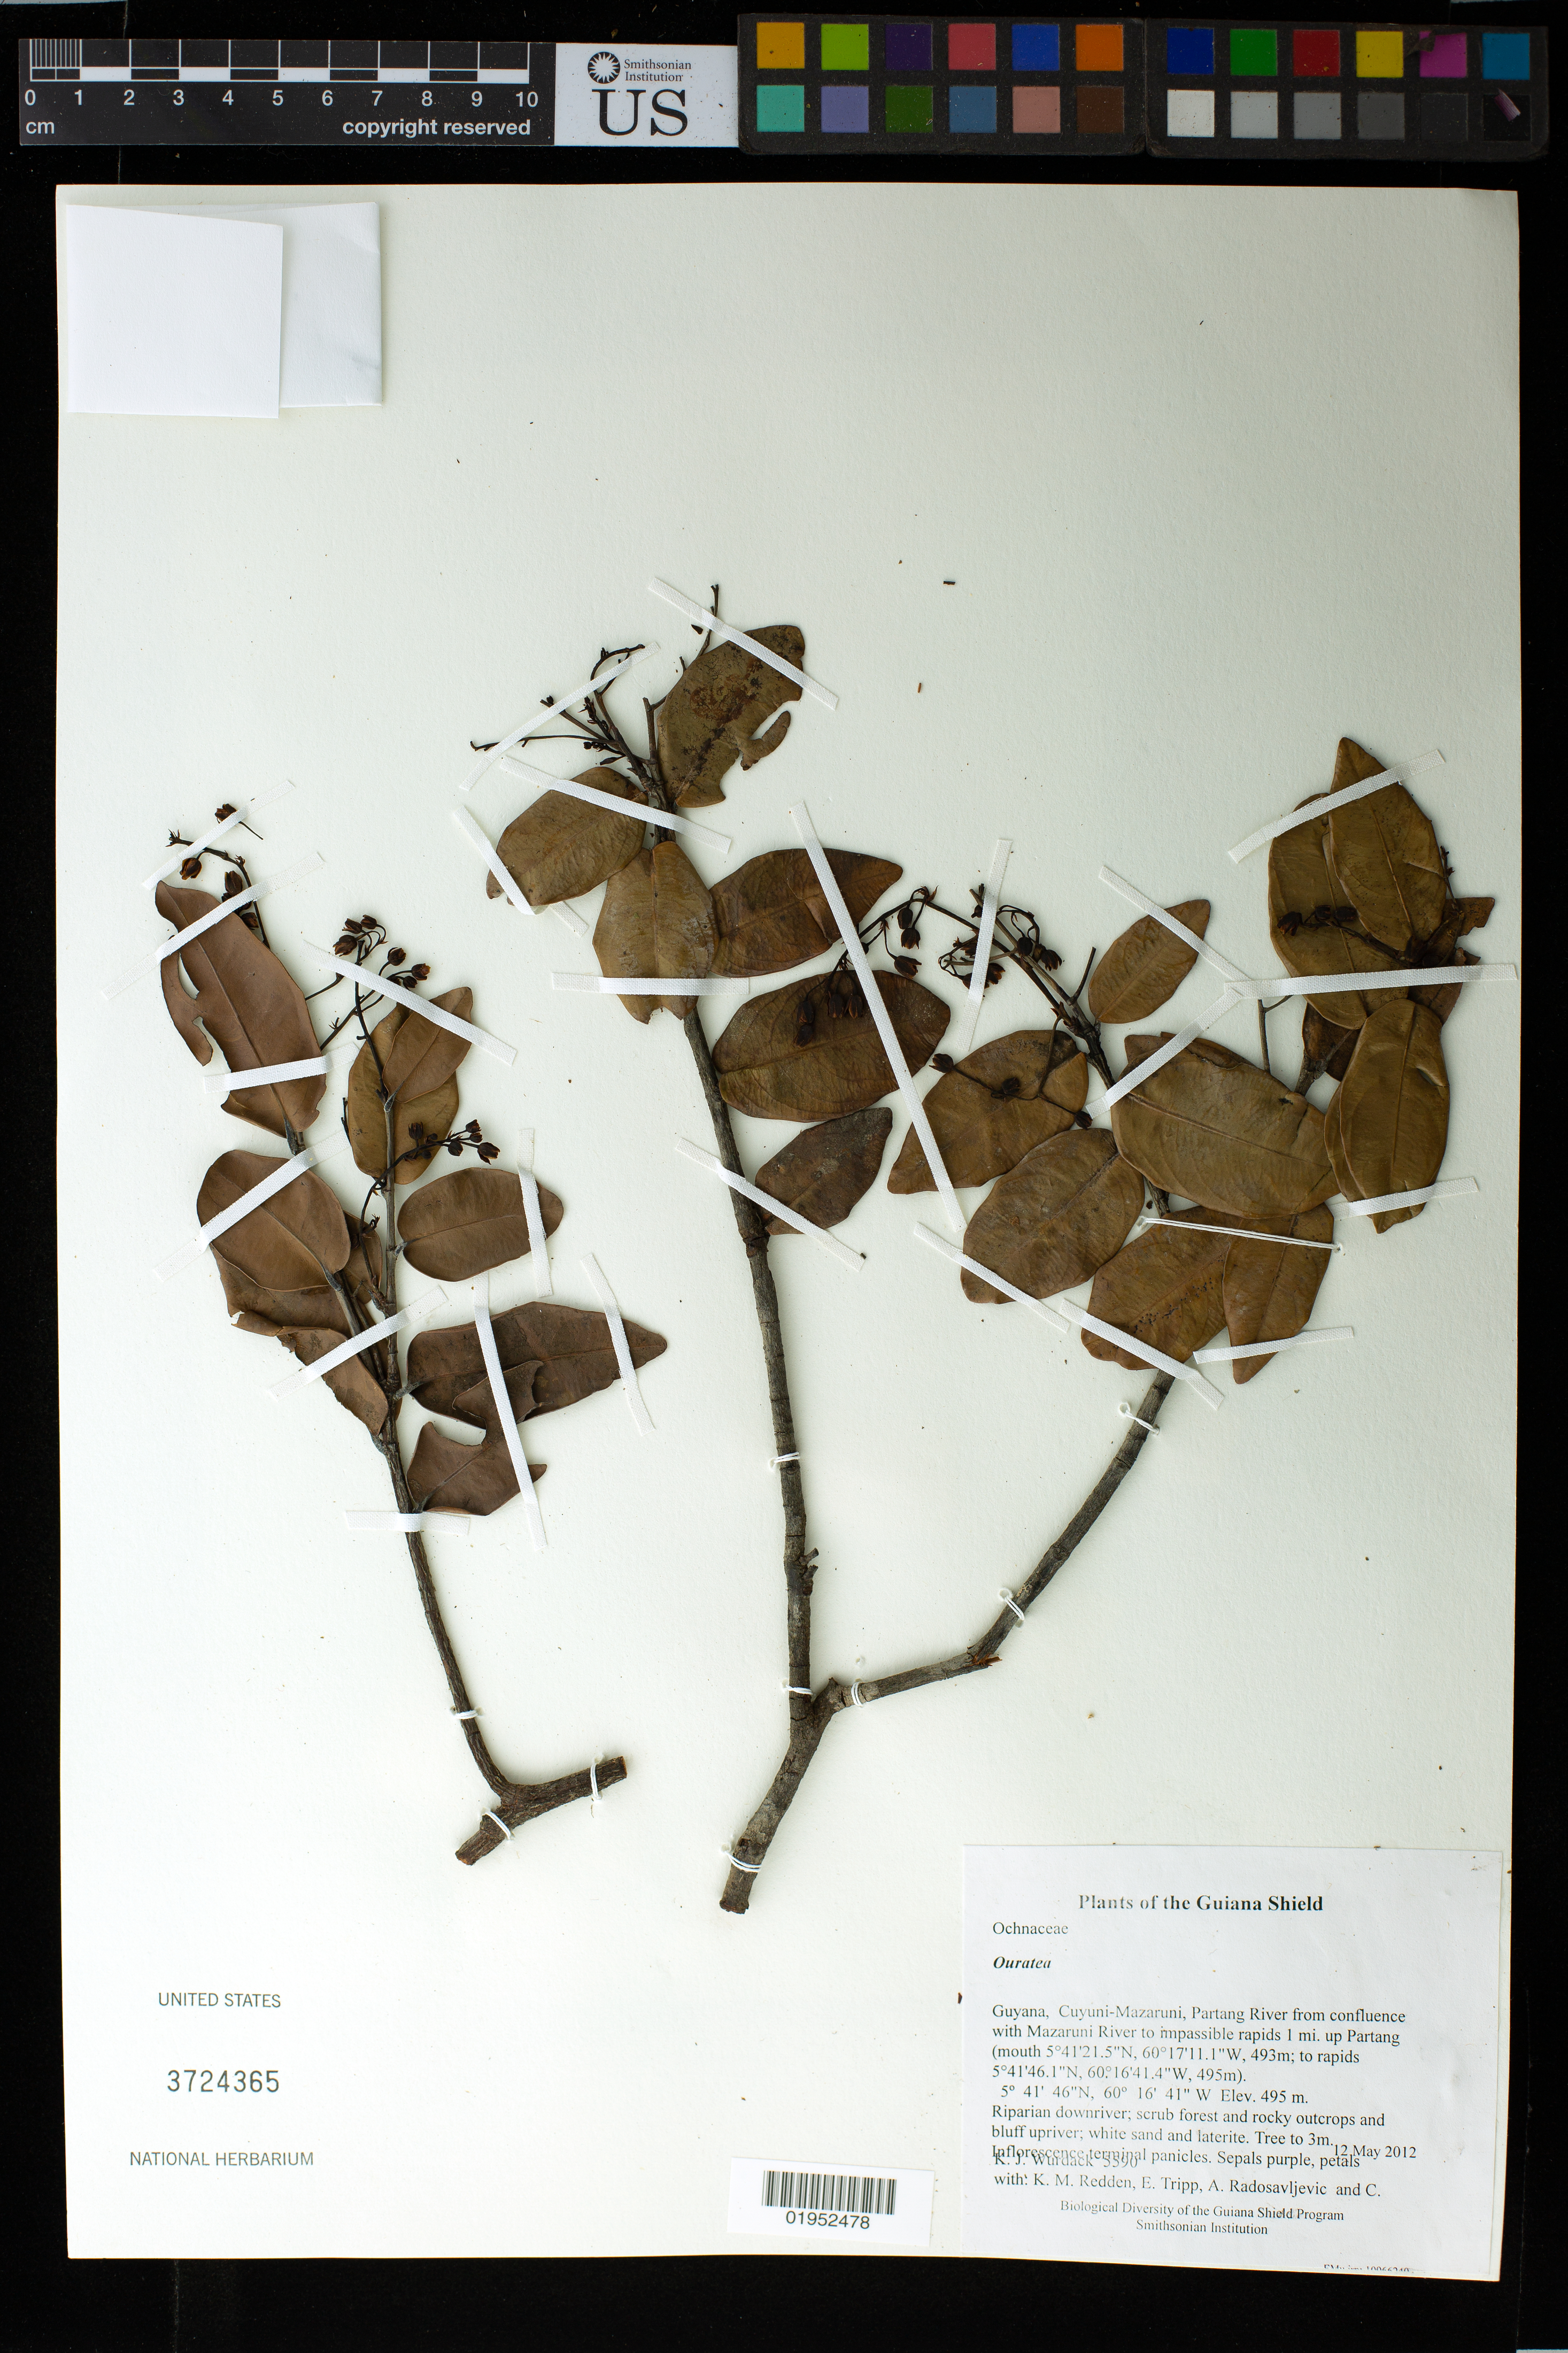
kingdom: Plantae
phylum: Tracheophyta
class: Magnoliopsida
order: Malpighiales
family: Ochnaceae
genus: Ouratea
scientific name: Ouratea sp.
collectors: K. Wurdack, K. M. Redden, E. Tripp, A. Radosavljevic & C. Jacobis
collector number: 5590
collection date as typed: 12 May 2012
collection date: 2012-05-12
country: Guyana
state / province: Cuyuni-Mazaruni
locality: Partang River from confluence with Mazaruni River to impassible rapids 1 mi. up Partang (mouth 5°41'21.5"N, 60°17'11.1"W, 493m; to rapids 5°41'46.1"N, 60°16'41.4"W, 495m)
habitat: Riparian downriver; scrub forest and rocky outcrops and bluff upriver; white sand and laterite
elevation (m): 495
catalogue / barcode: US 3724365